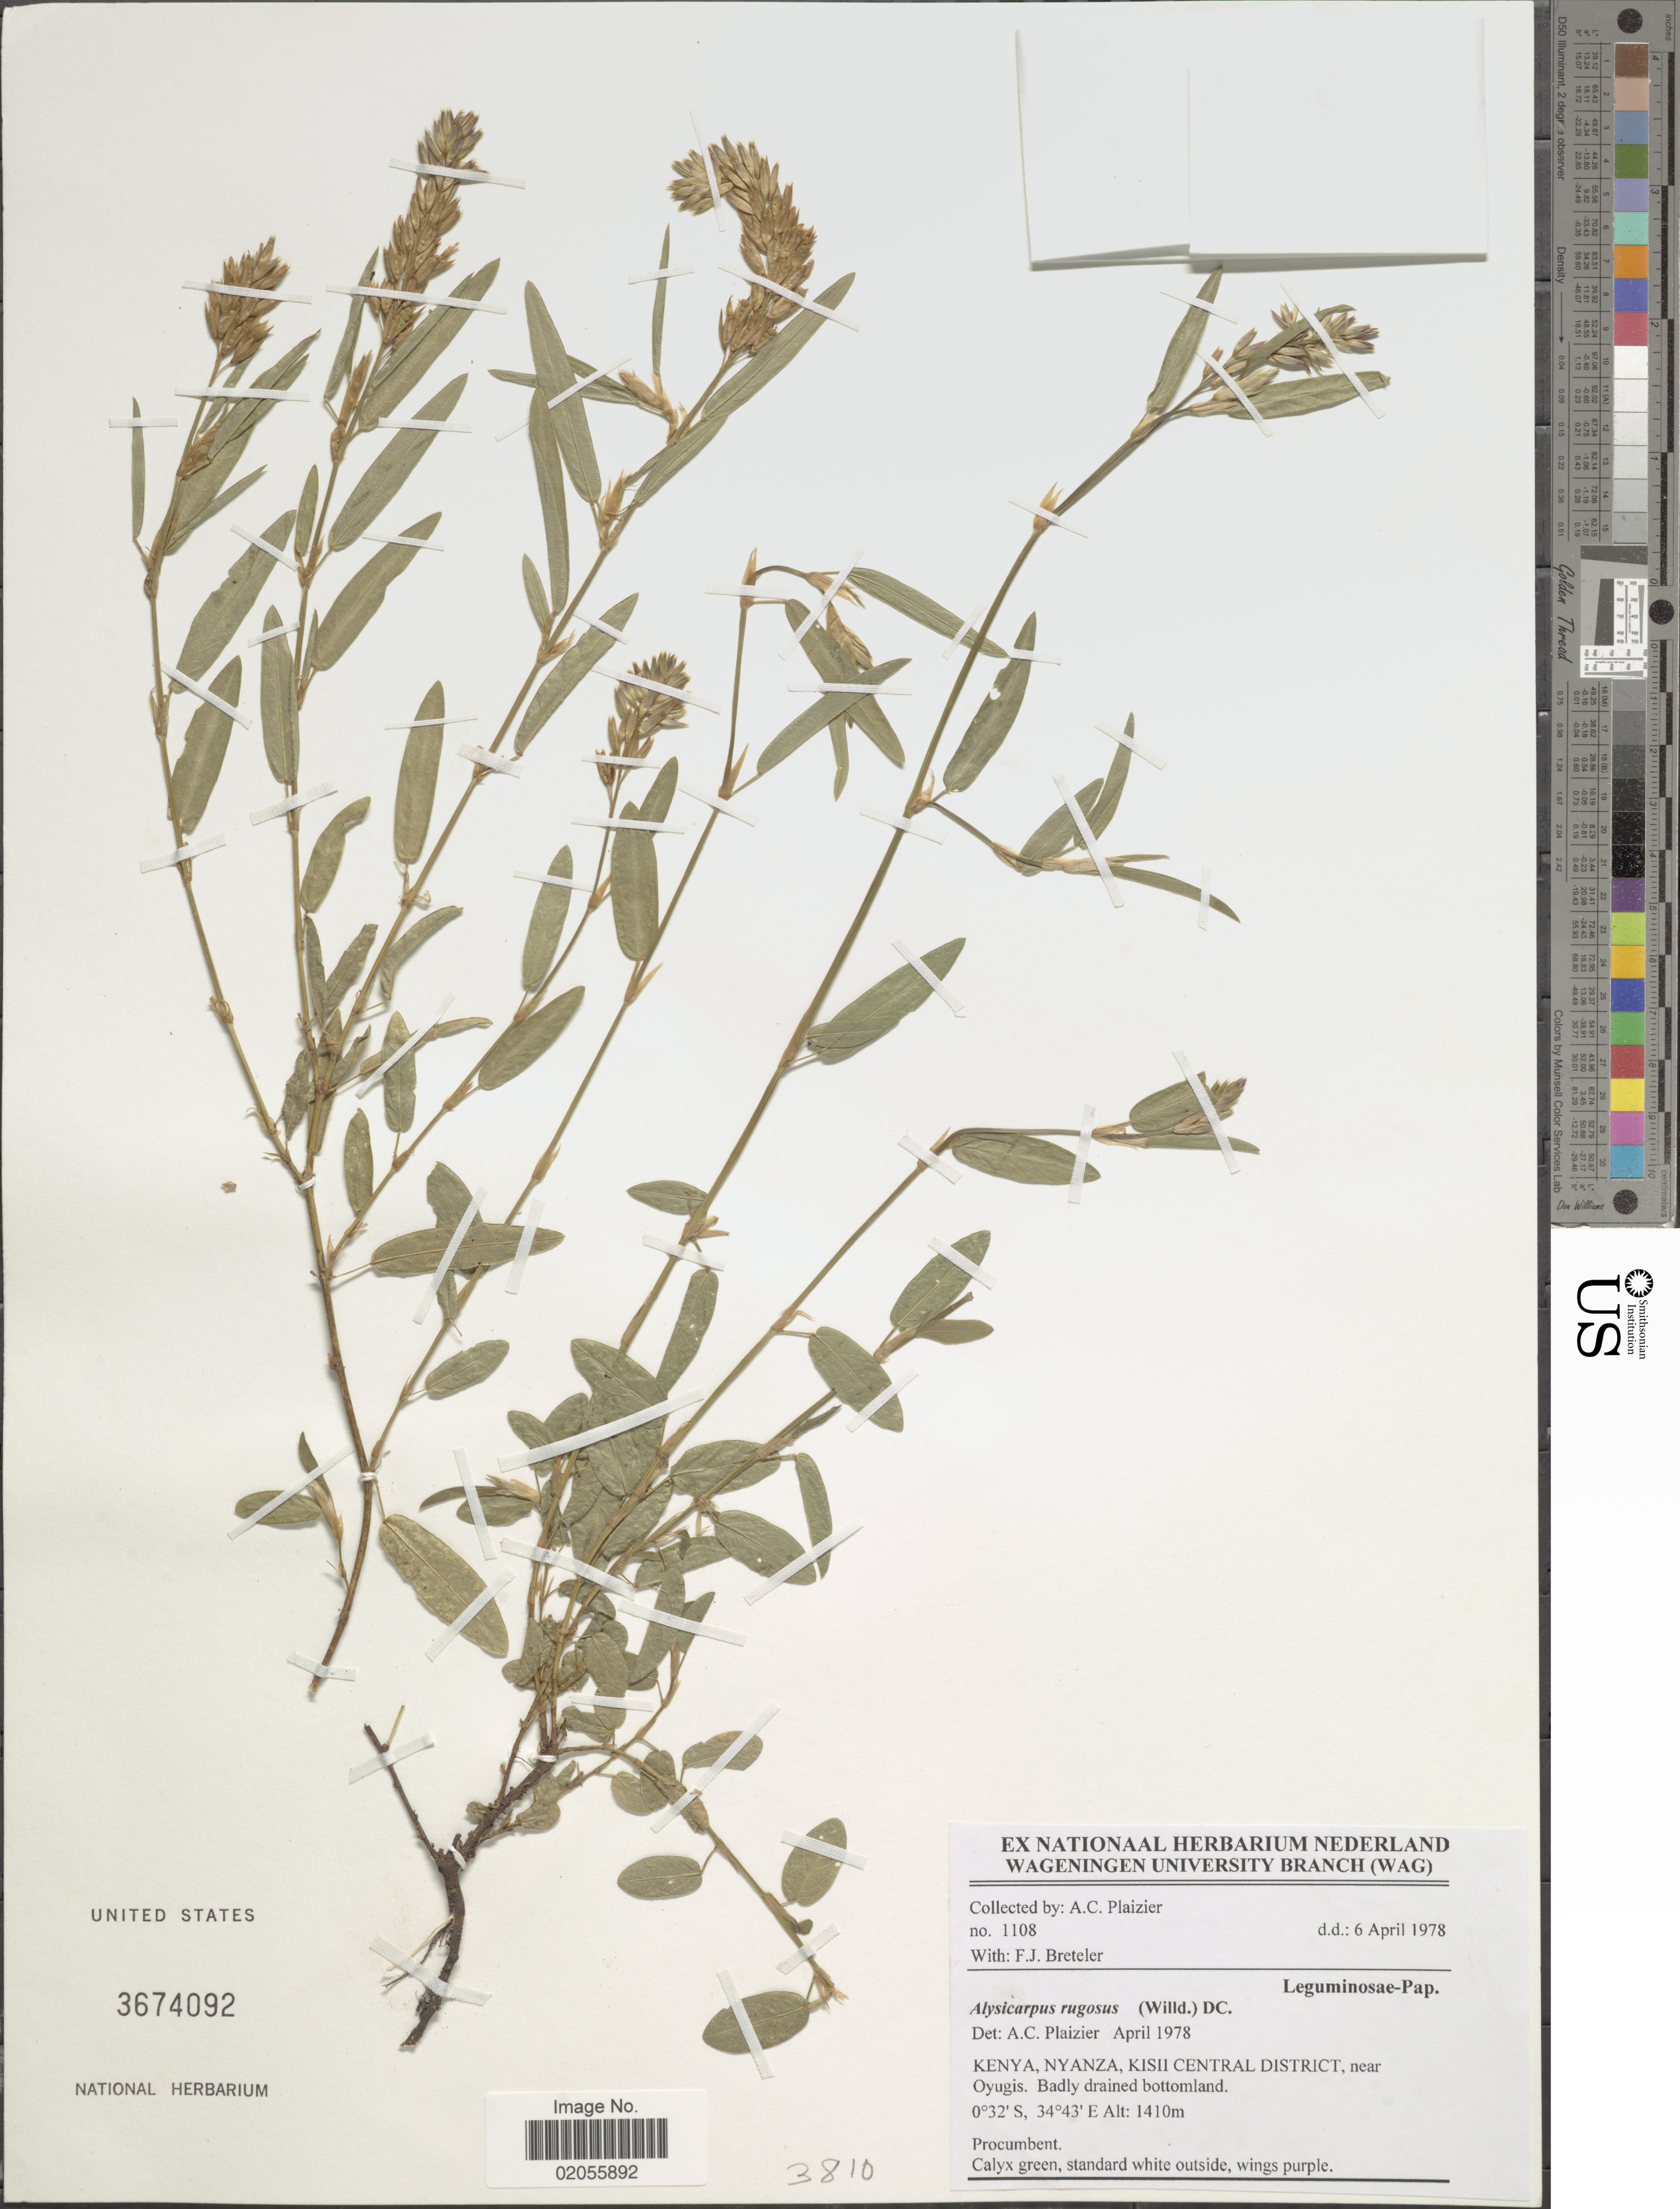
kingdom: Plantae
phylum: Tracheophyta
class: Magnoliopsida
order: Fabales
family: Fabaceae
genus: Alysicarpus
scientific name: Alysicarpus rugosus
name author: (Willd.) DC.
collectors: A. Plaizier & F. J. Breteler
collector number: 1108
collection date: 1978-04-06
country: Kenya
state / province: Homa Bay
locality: Kisii Central District, near Oyugis. Nyanza.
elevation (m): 1410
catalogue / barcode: US 3674092